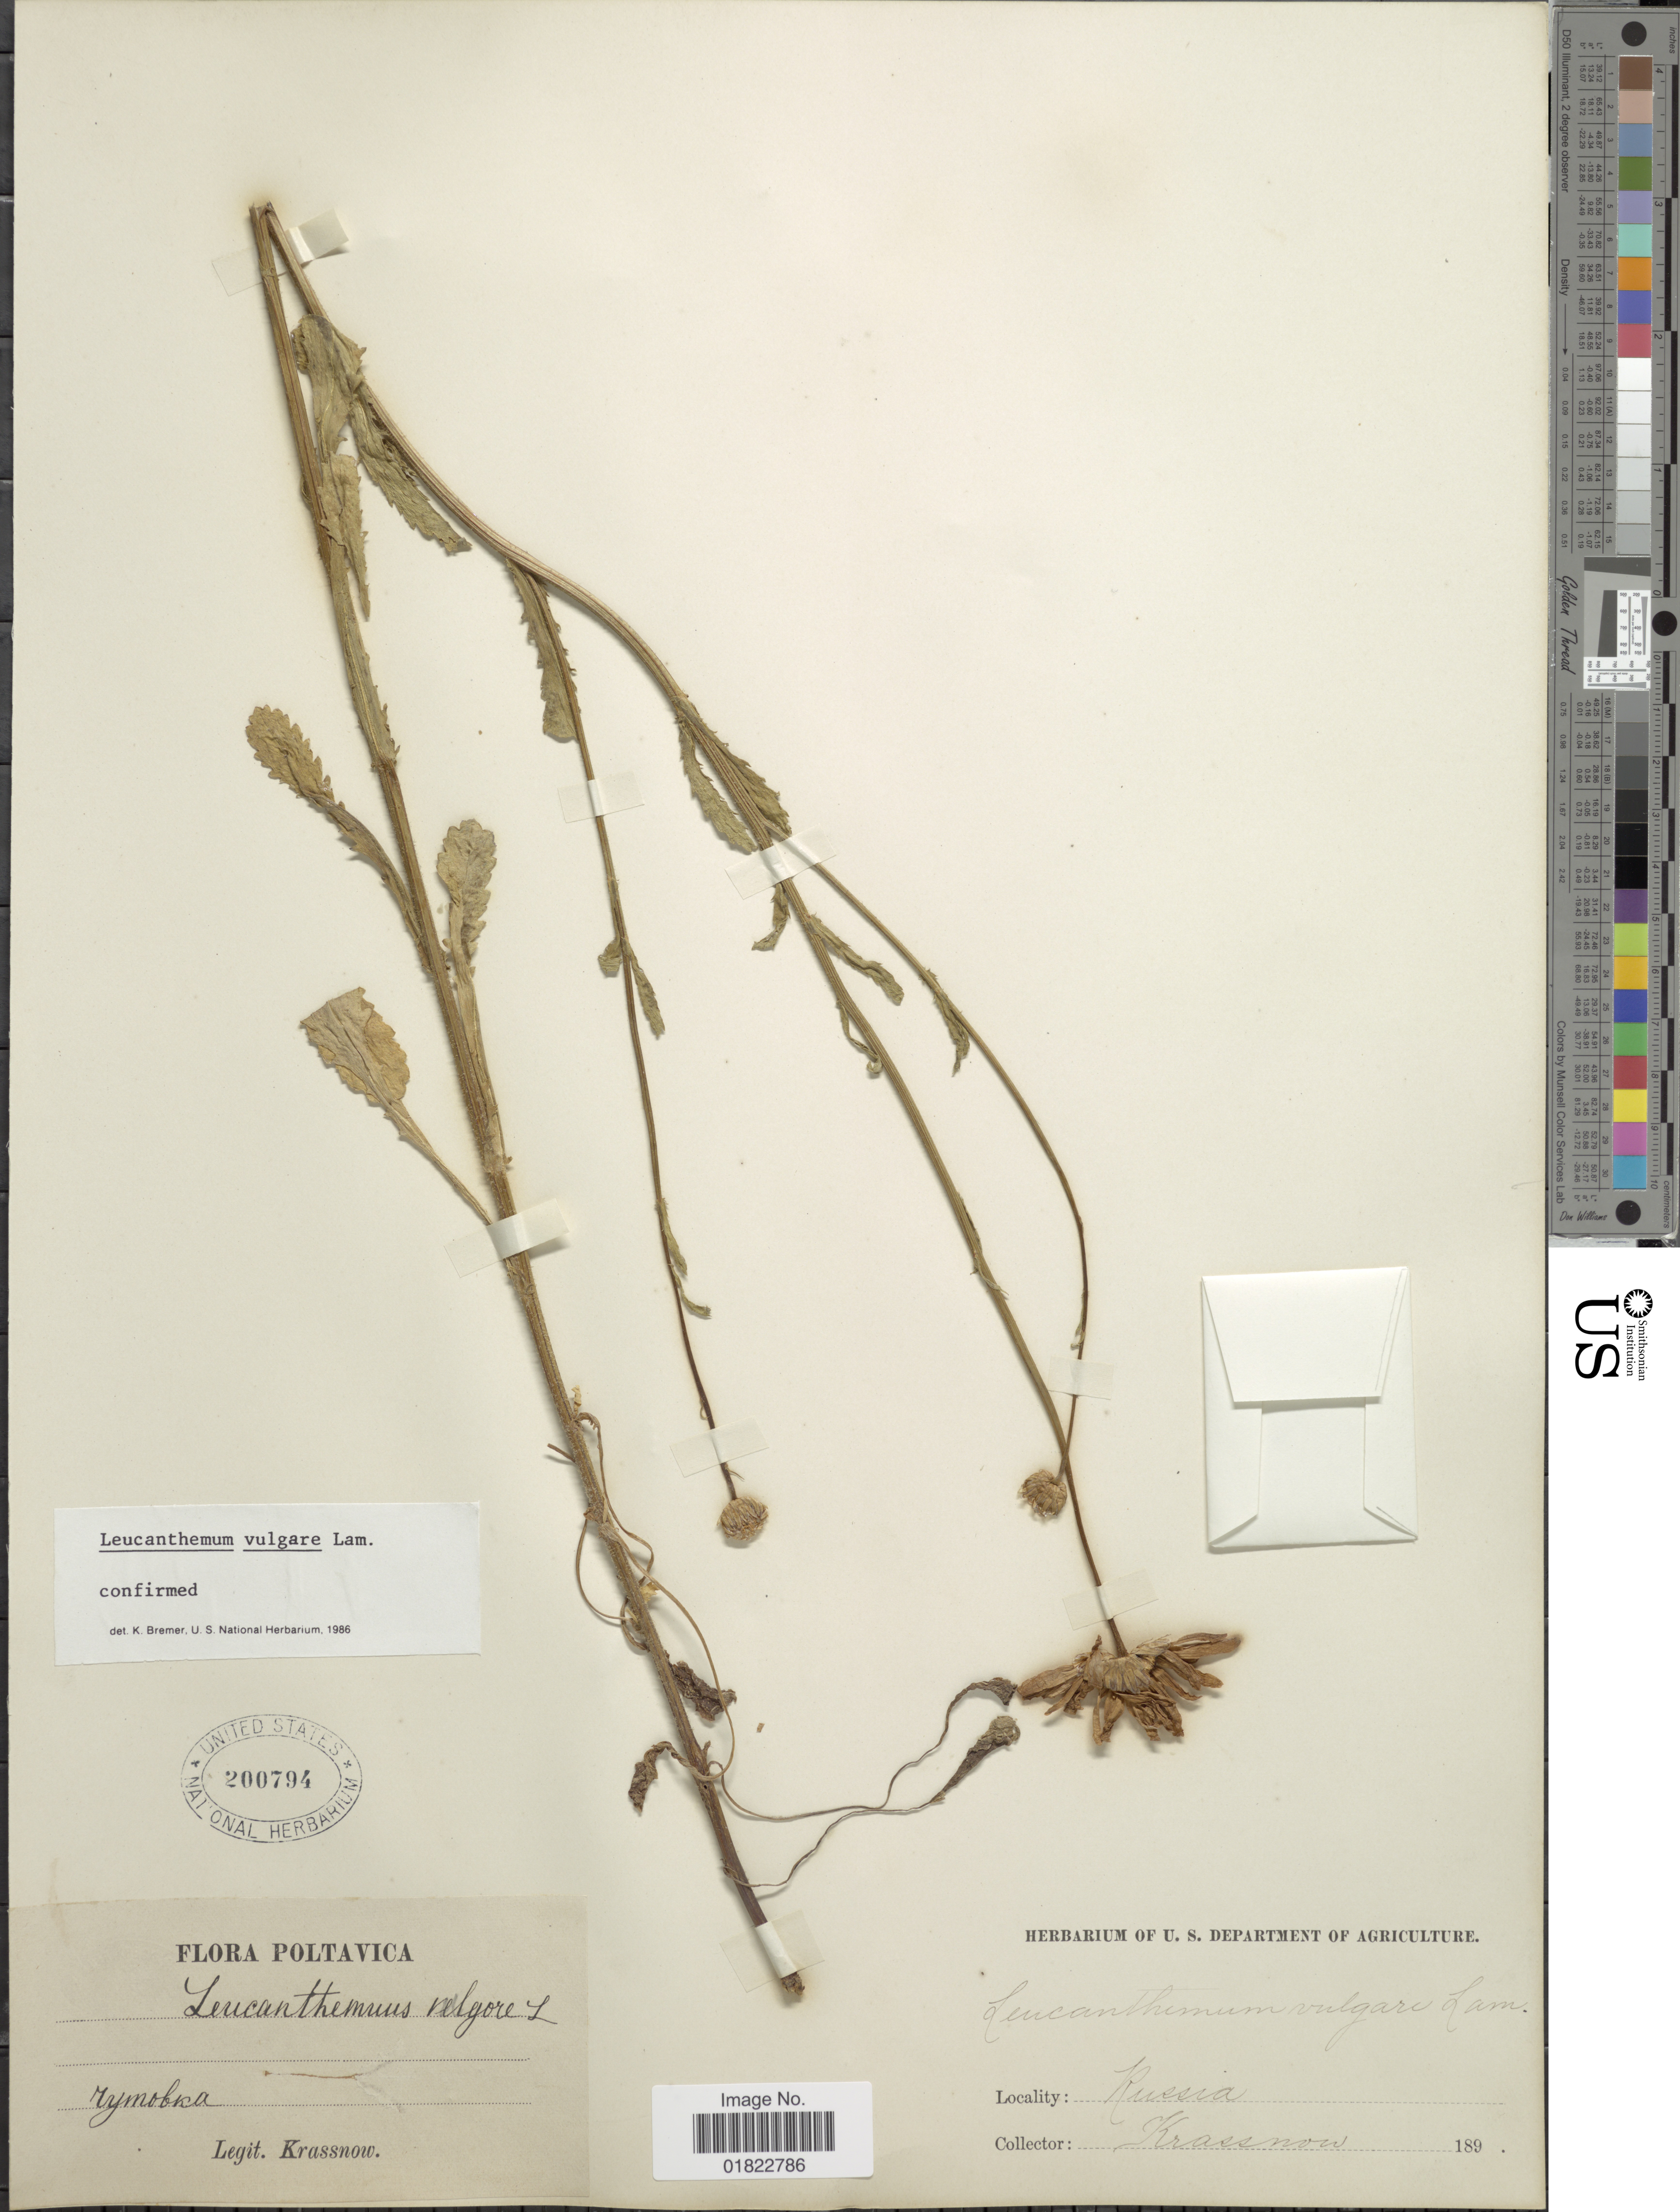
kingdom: Plantae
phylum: Tracheophyta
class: Magnoliopsida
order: Asterales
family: Asteraceae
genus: Leucanthemum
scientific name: Leucanthemum vulgare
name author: Lam.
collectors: -. Krassnow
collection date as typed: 189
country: Ukraine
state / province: Poltava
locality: Chutovka.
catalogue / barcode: US 200794